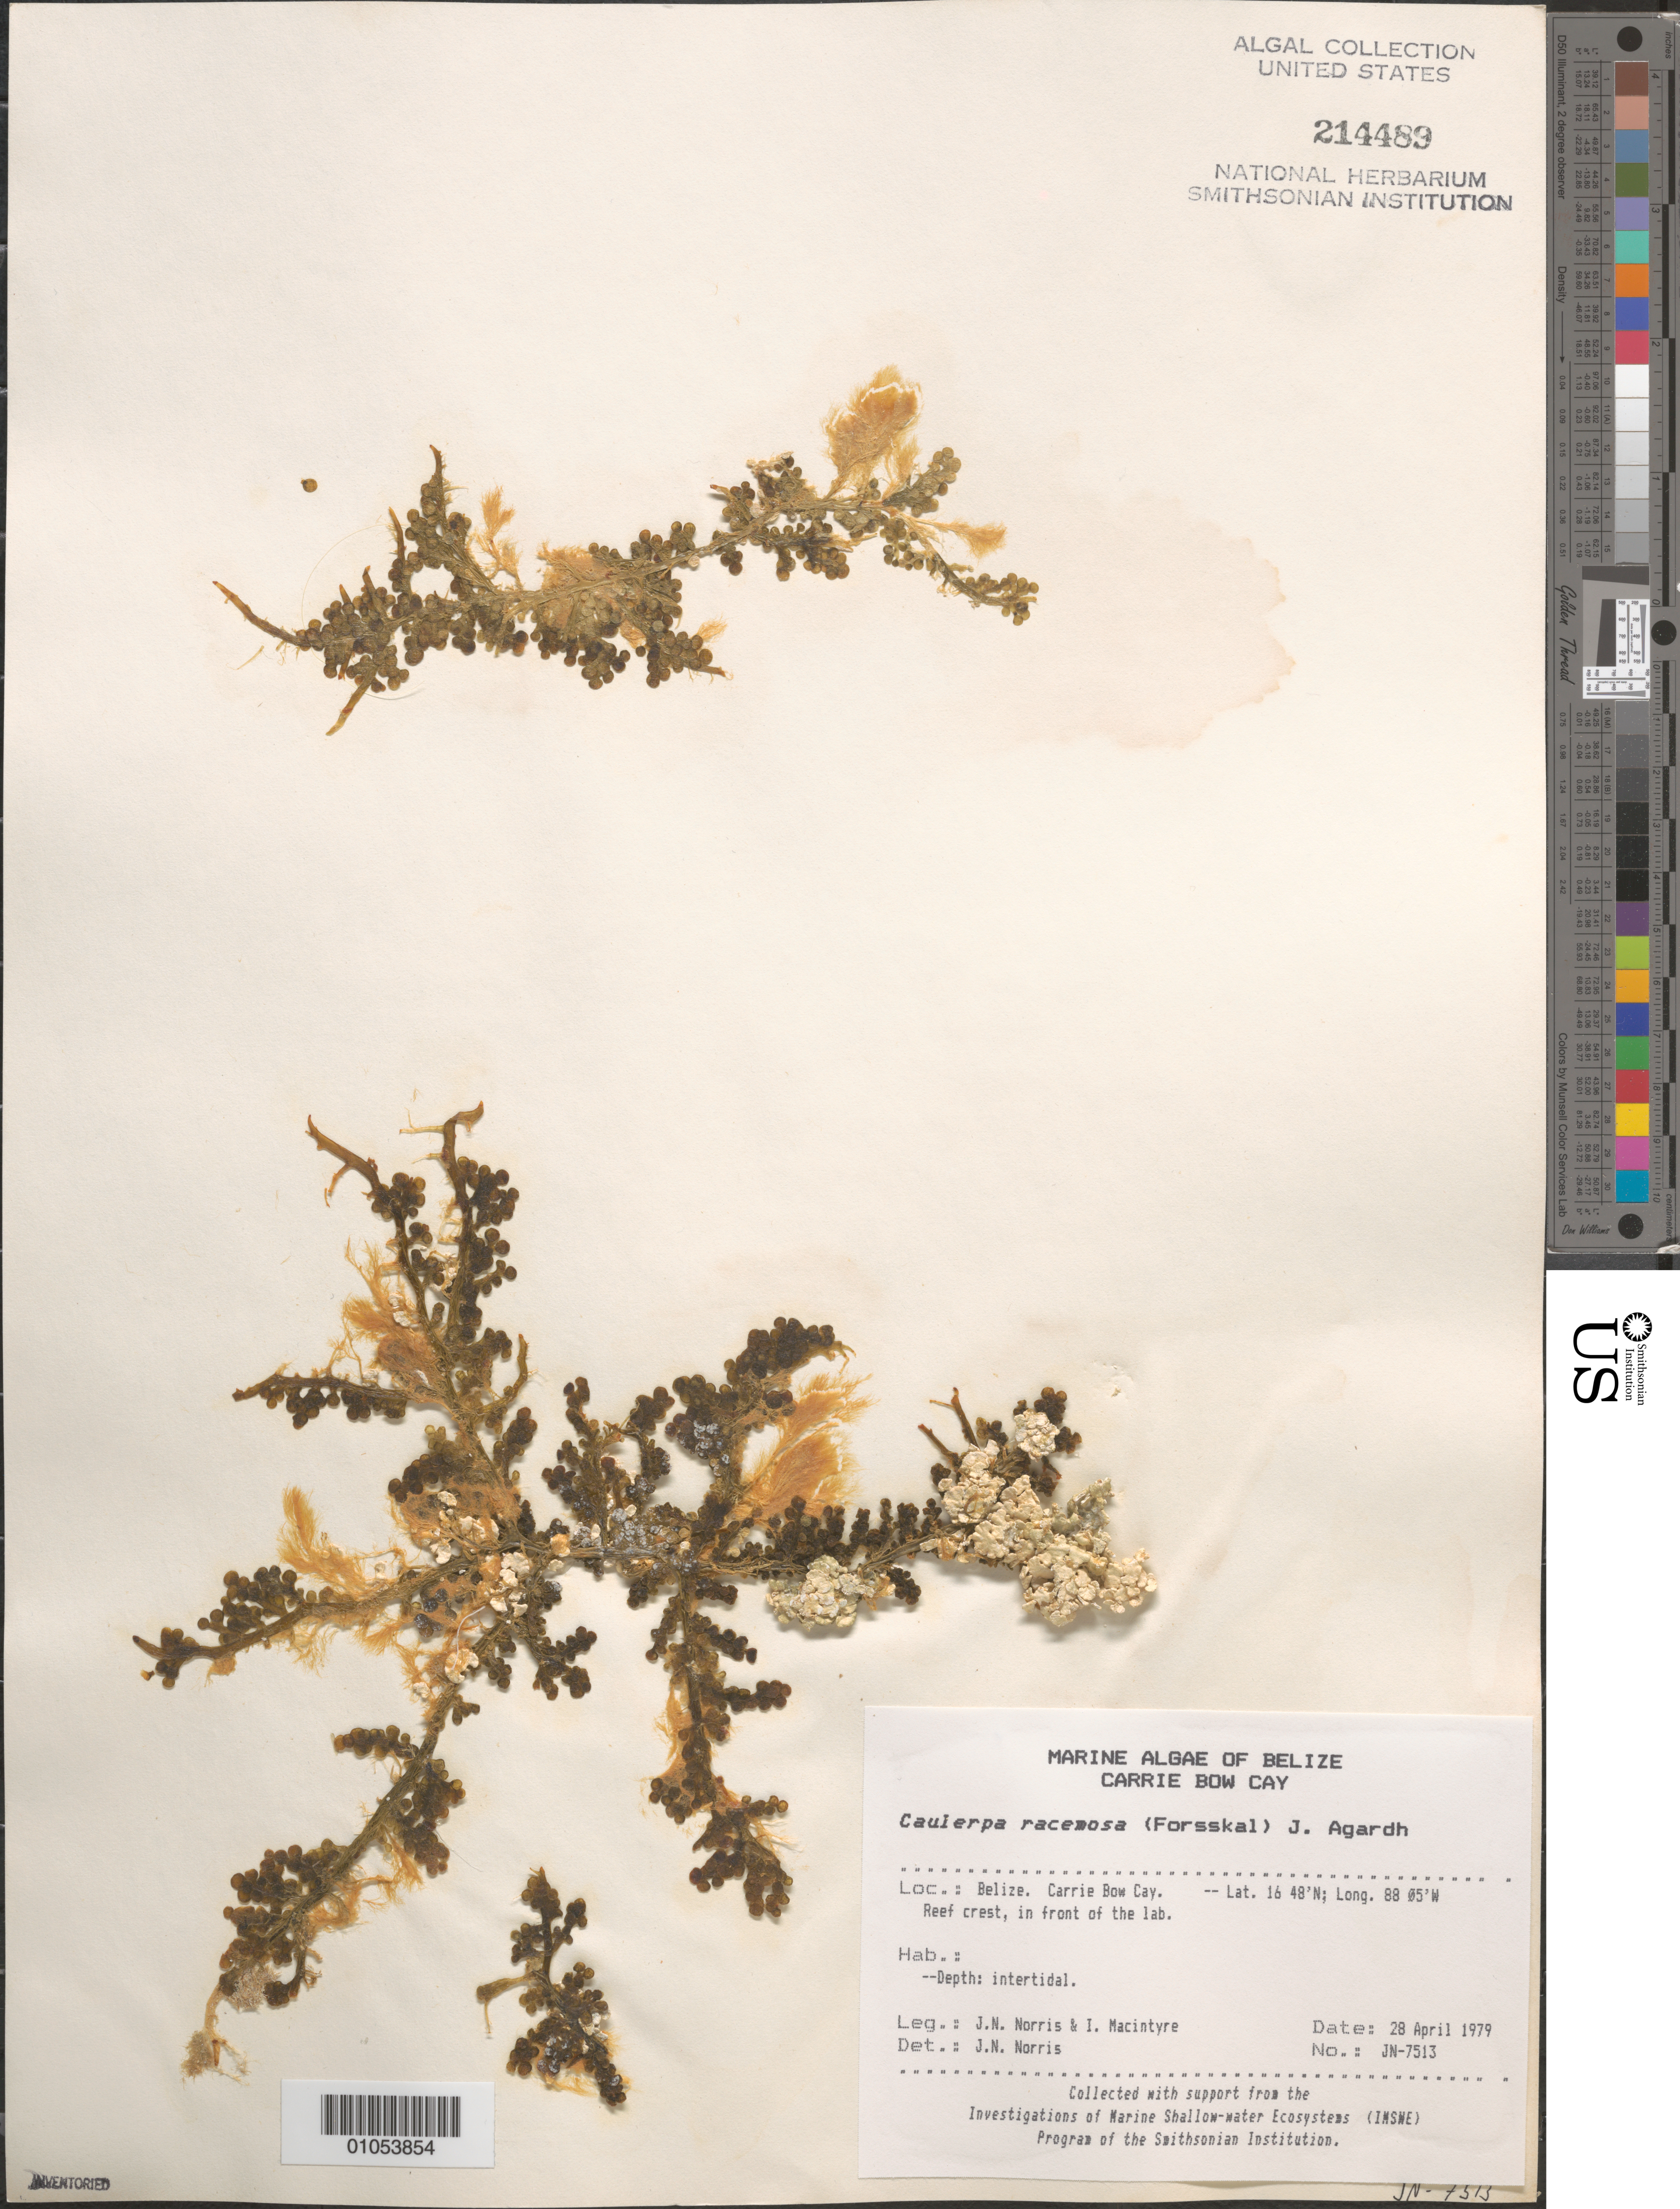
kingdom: Plantae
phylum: Chlorophyta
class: Ulvophyceae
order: Bryopsidales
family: Caulerpaceae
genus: Caulerpa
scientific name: Caulerpa racemosa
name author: (Forssk.) J. Agardh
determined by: Norris, James N.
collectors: J. N. Norris & I. Macintyre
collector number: JN-7513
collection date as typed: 28 Apr 1979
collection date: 1979-04-28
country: Belize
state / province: Stann Creek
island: Carrie Bow Cay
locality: Reef crest in front of the cay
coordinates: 16 48'N, 88 05'W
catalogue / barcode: US 214489